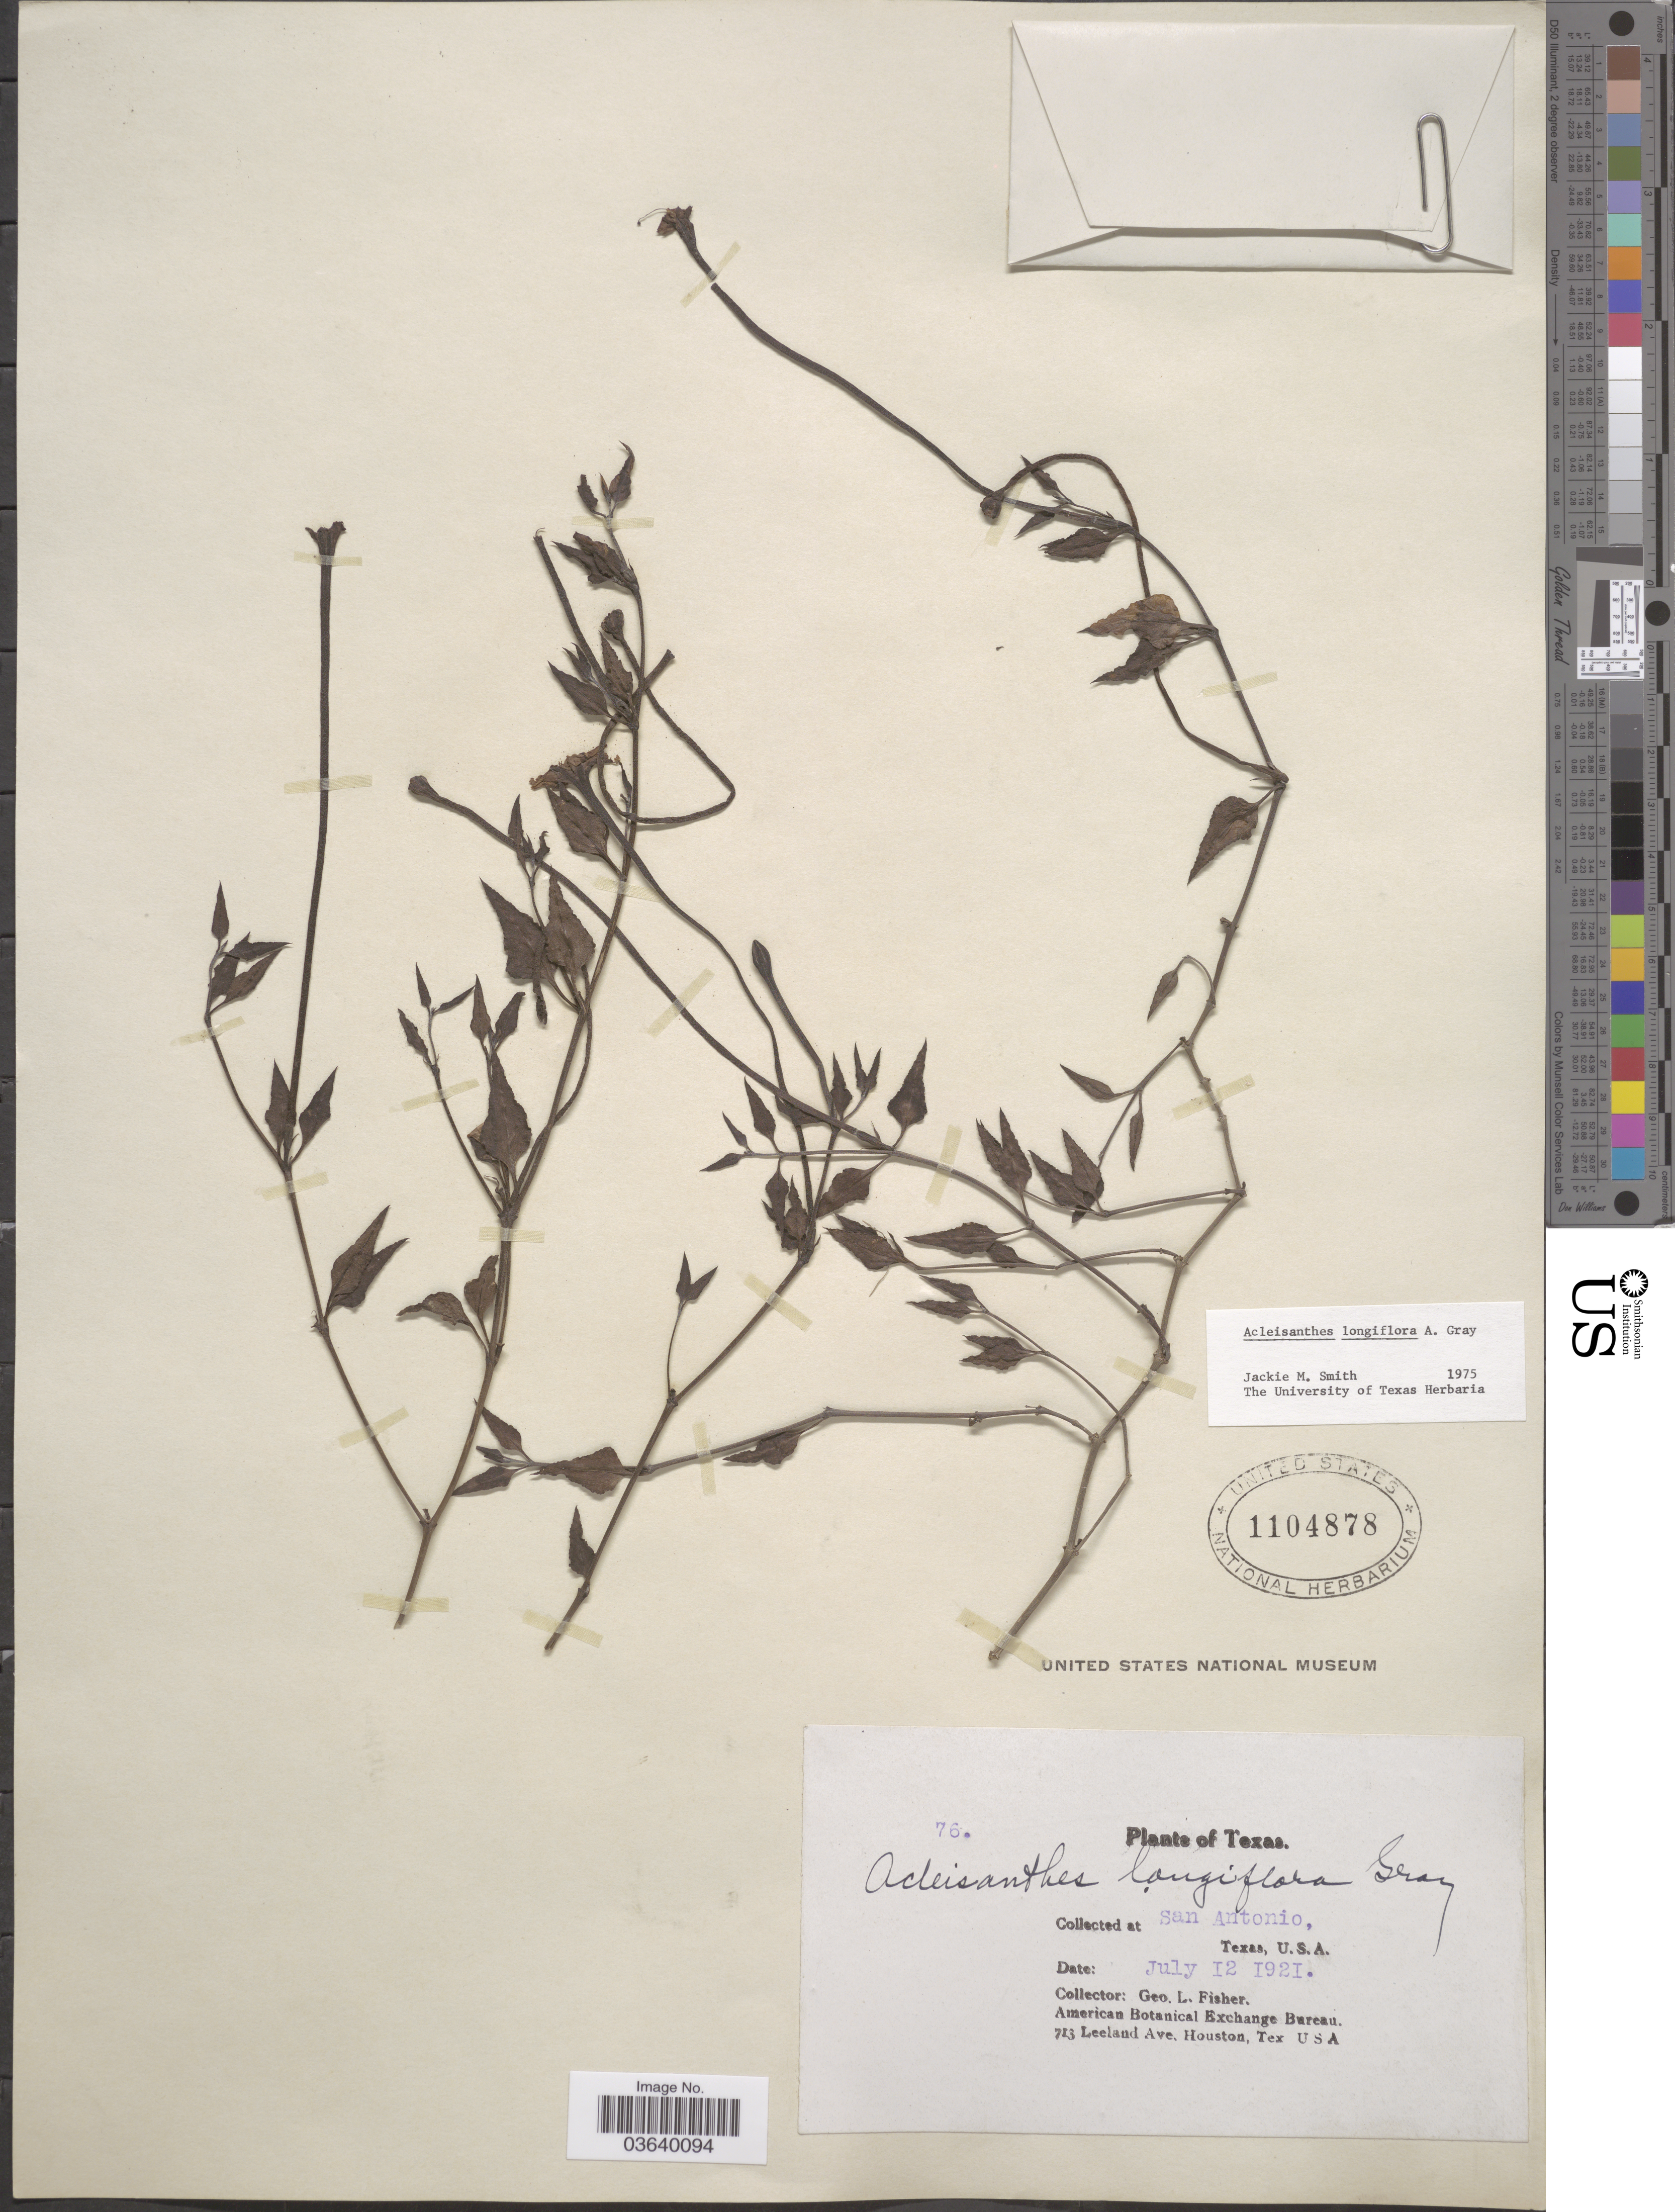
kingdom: Plantae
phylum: Tracheophyta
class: Magnoliopsida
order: Caryophyllales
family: Nyctaginaceae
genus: Acleisanthes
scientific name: Acleisanthes longiflora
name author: A. Gray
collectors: G. L. Fisher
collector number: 76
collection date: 1921-07-12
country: United States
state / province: Texas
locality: San Antonio.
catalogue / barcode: US 1104878